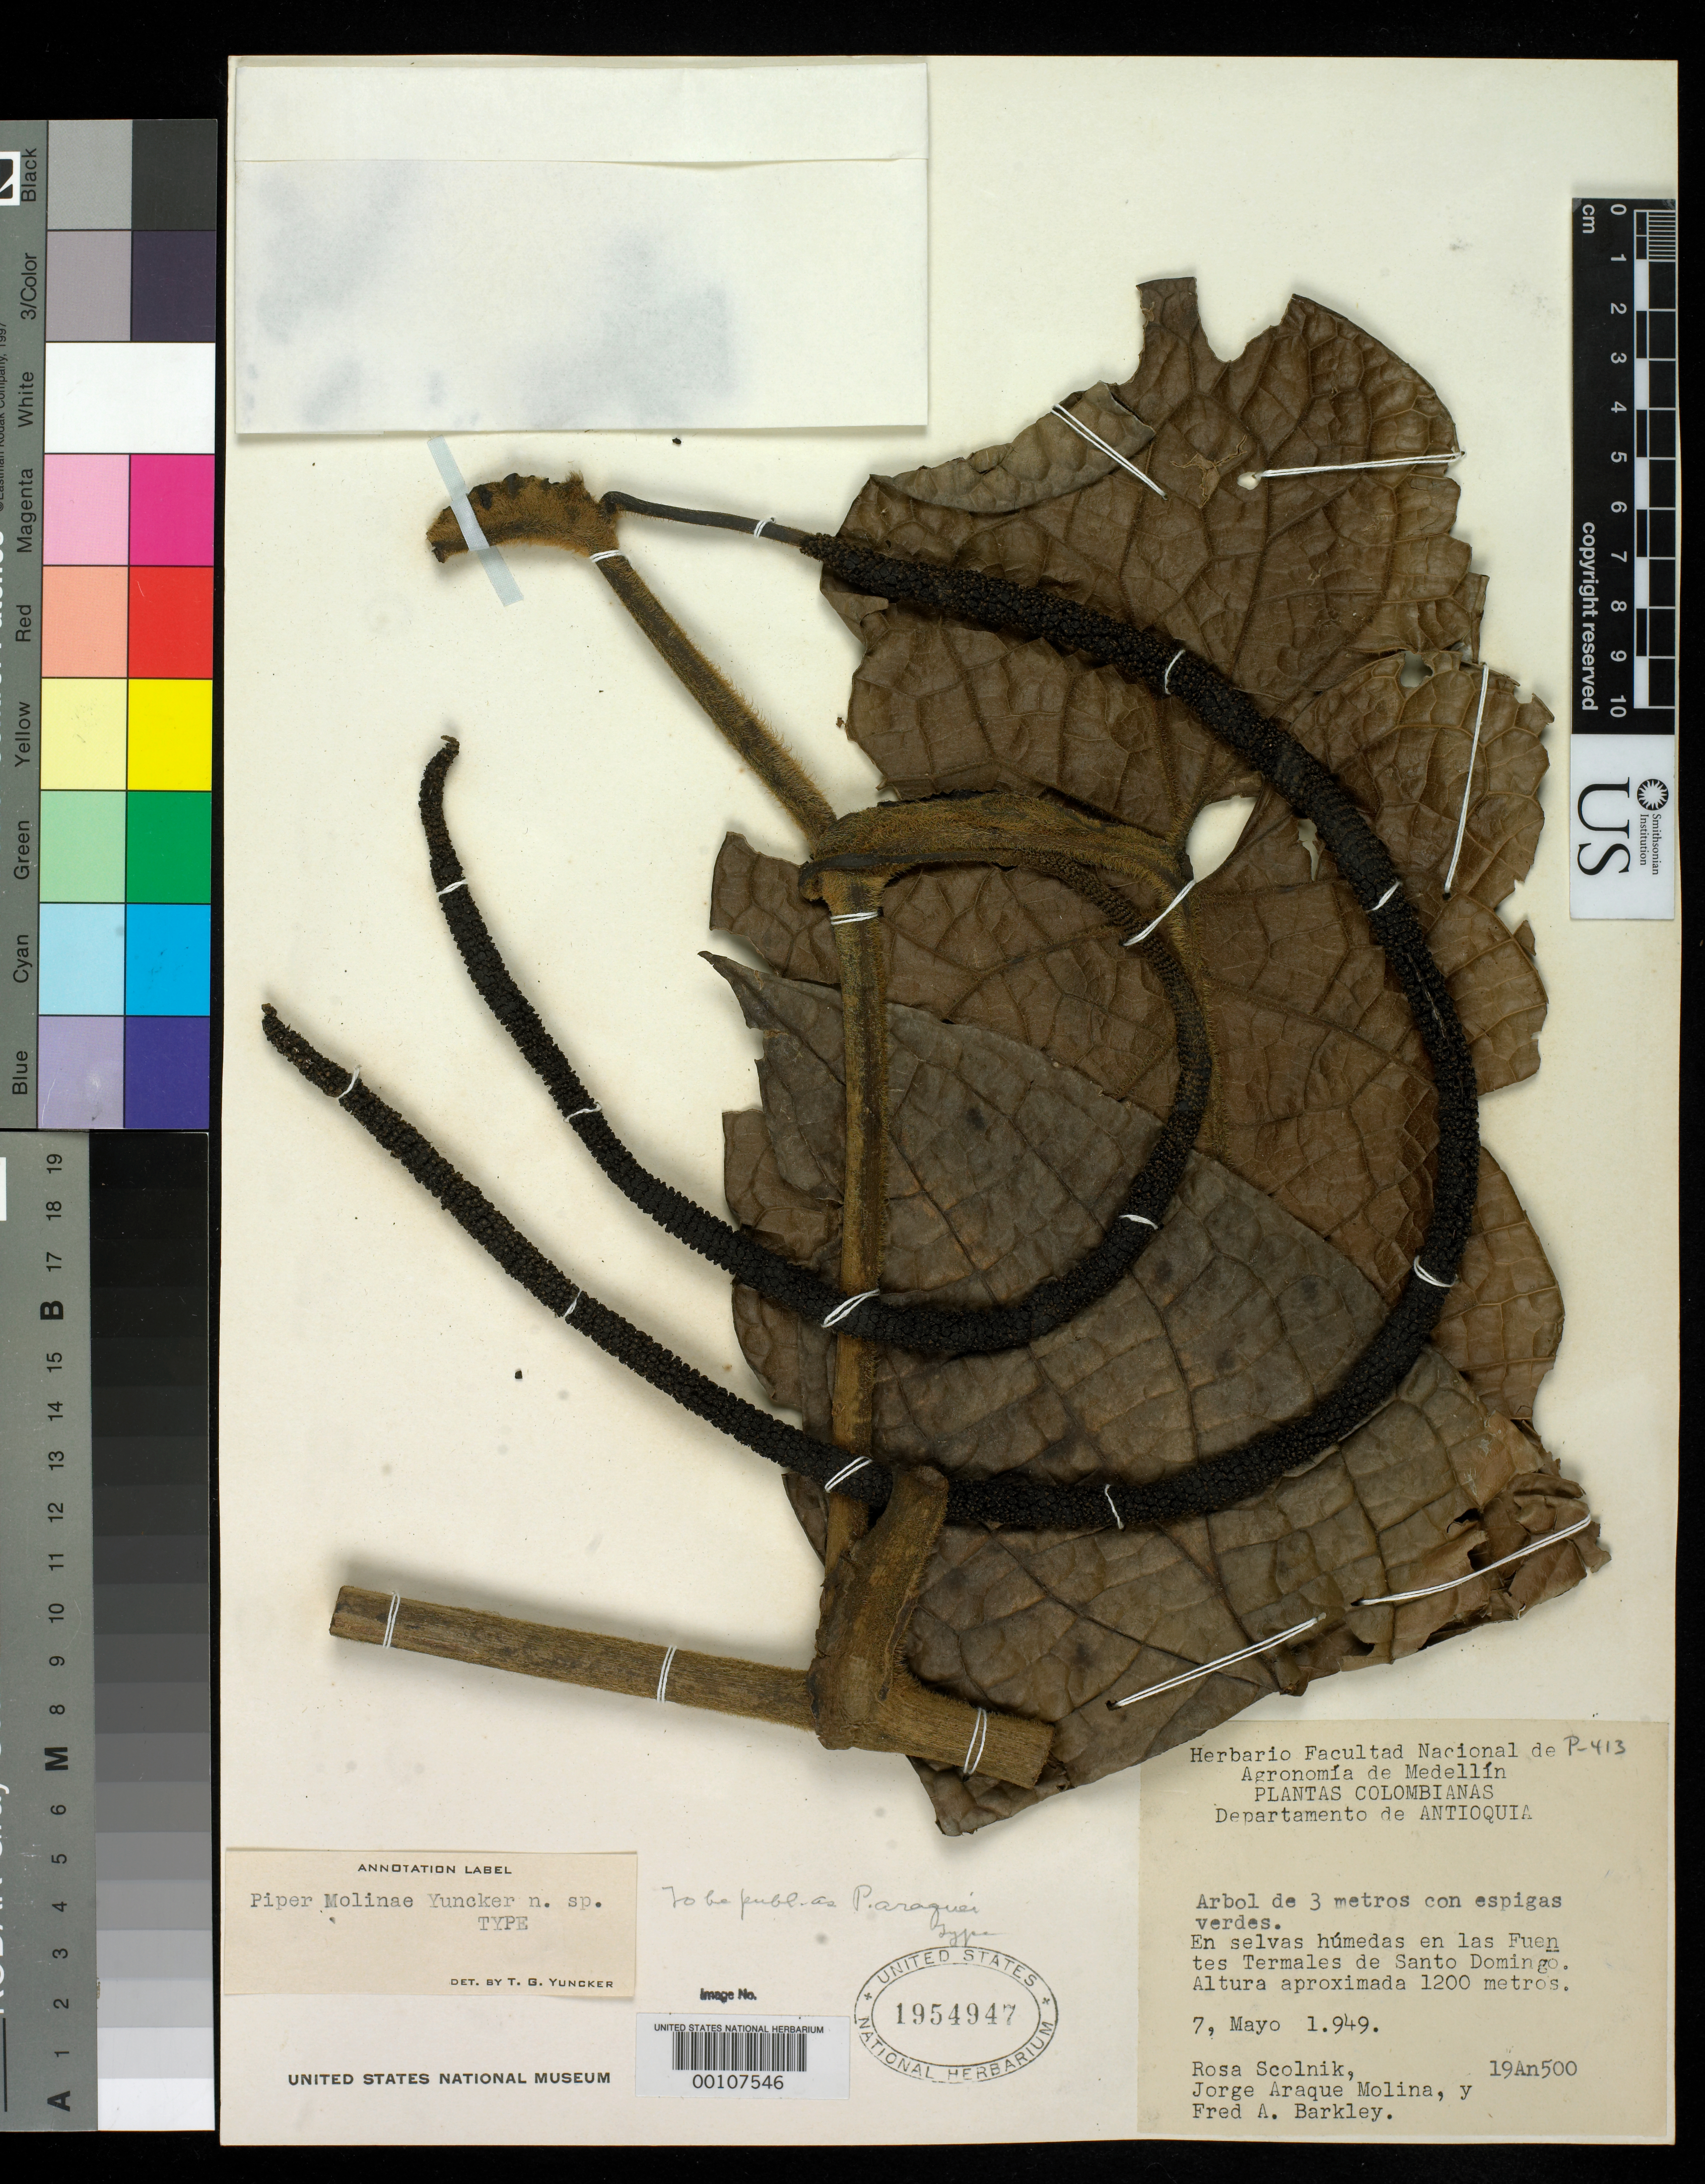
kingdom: Plantae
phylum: Tracheophyta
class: Magnoliopsida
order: Piperales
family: Piperaceae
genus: Piper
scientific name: Piper araquei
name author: Yunck.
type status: Holotype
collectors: R. Scolnik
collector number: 19an500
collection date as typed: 07 May 1949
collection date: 1949-05-07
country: Colombia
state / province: Antioquia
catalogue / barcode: US 1954947